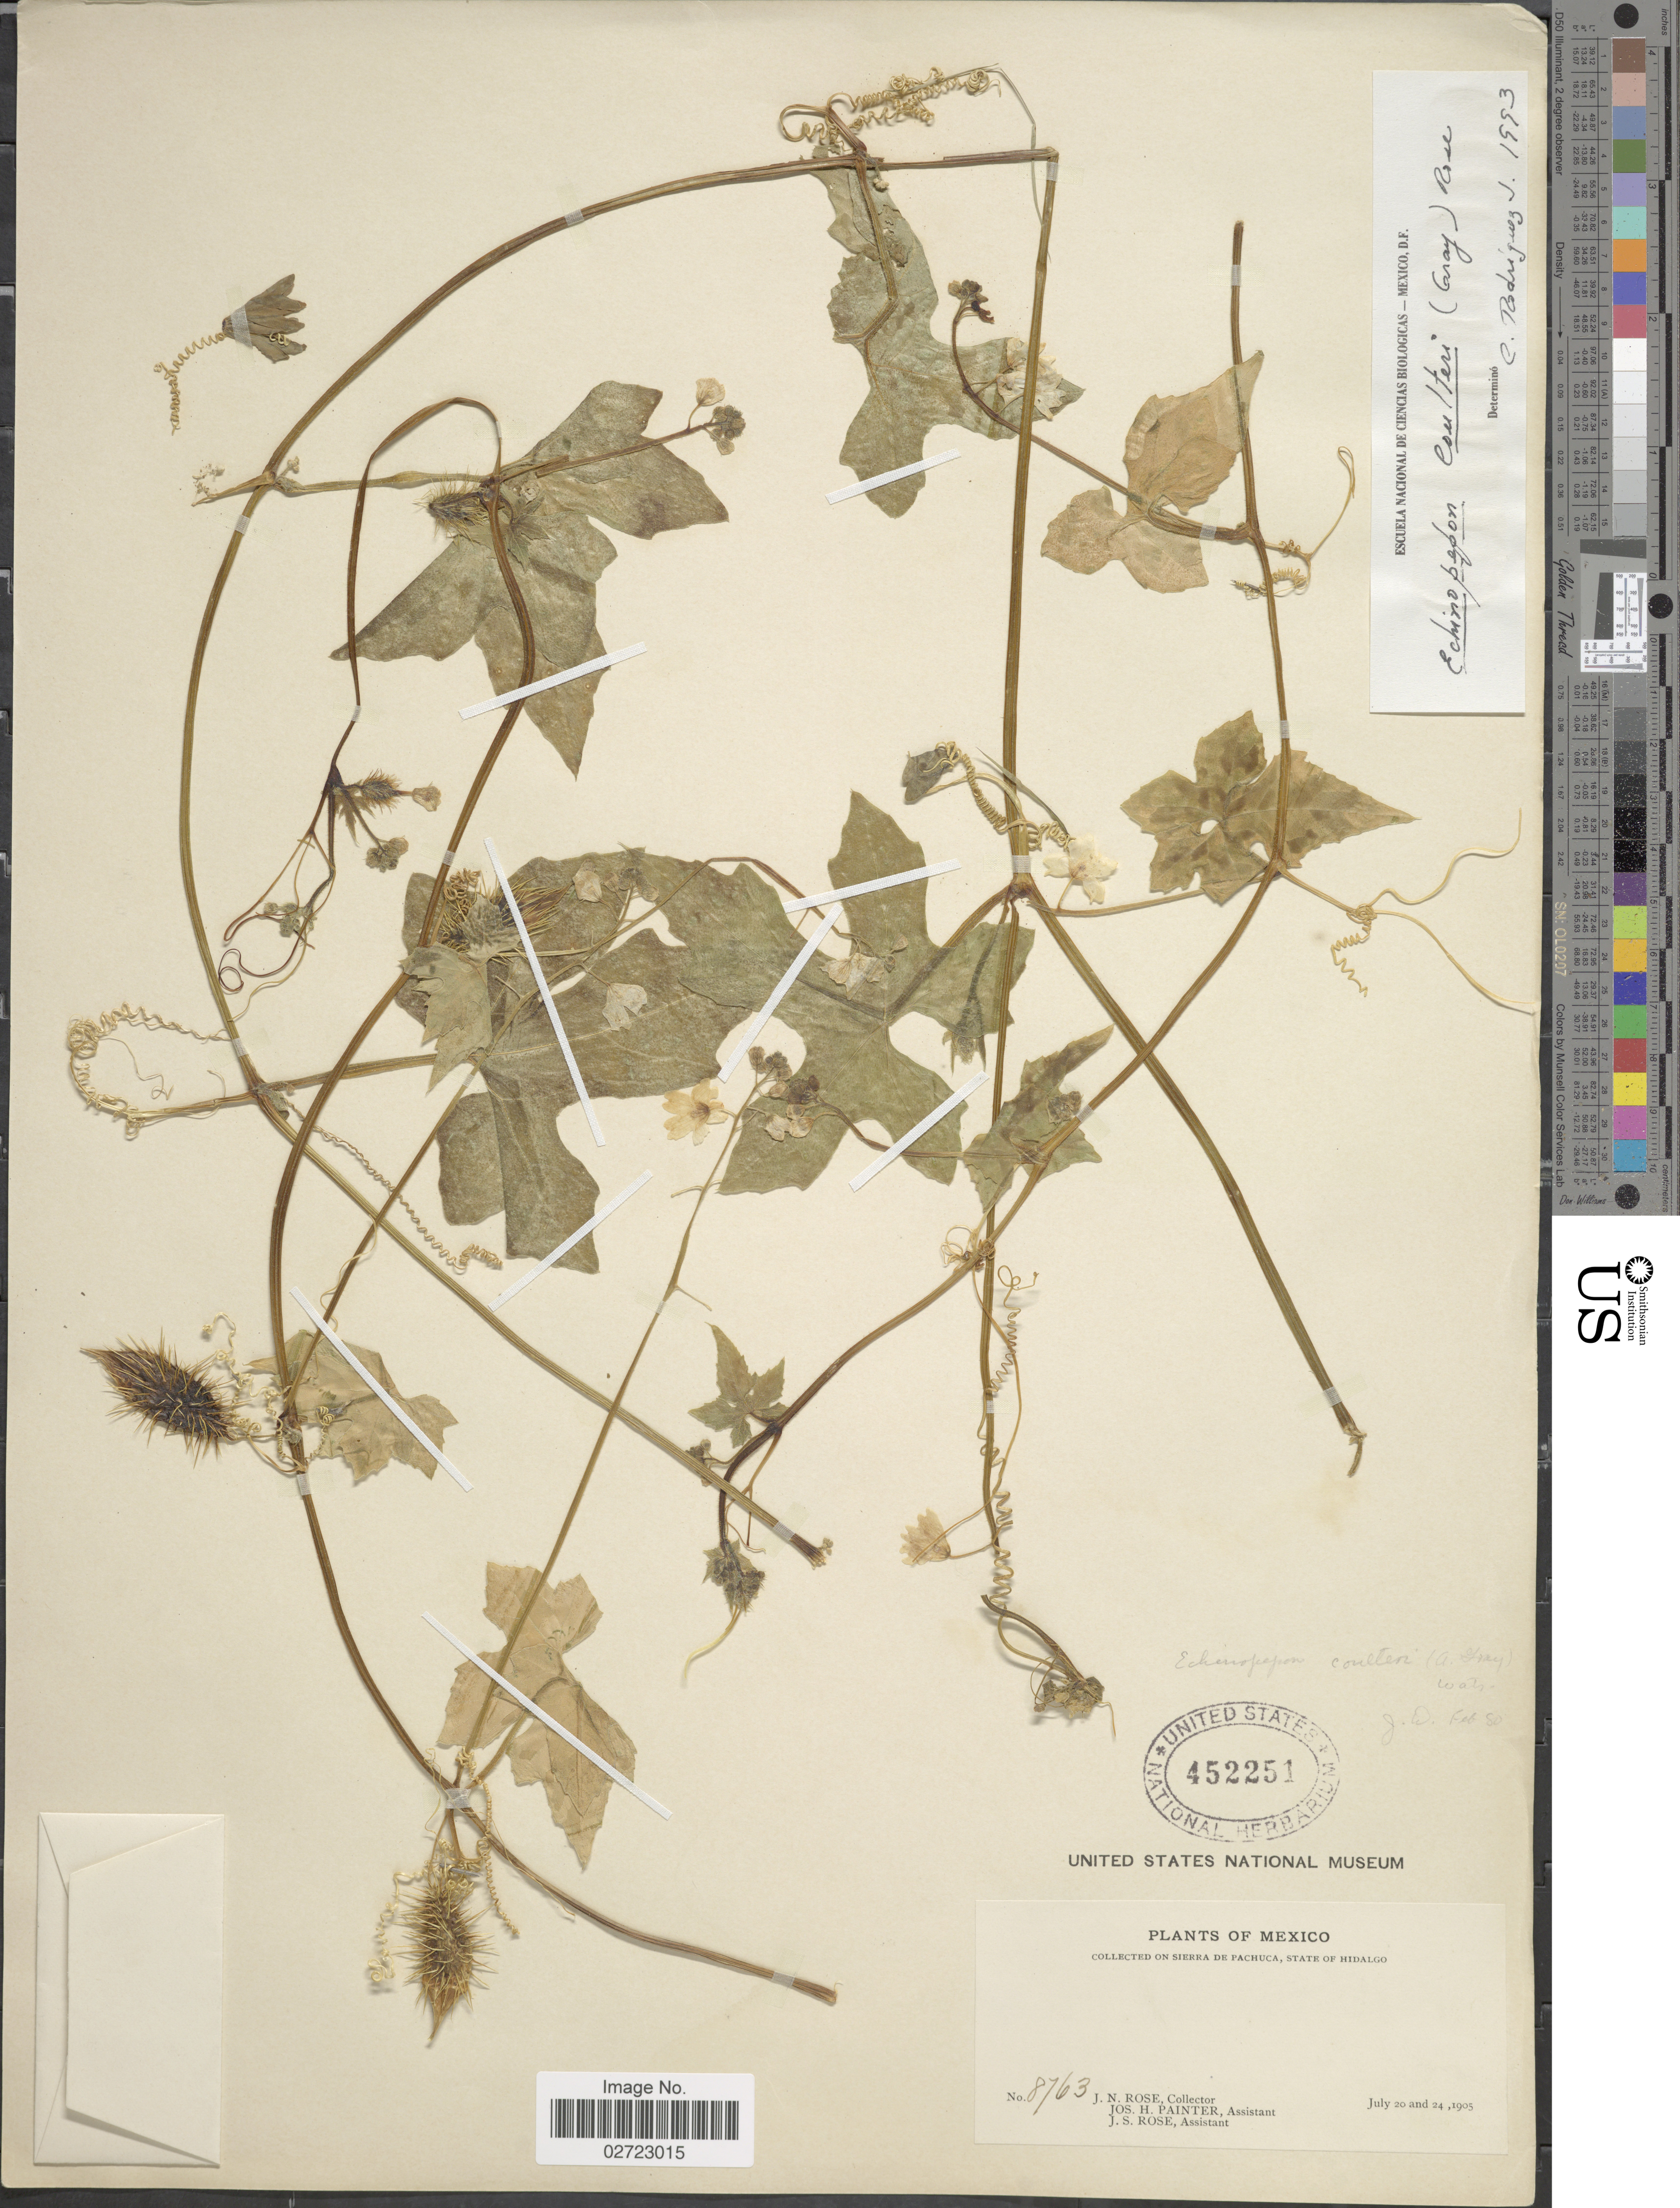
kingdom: Plantae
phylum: Tracheophyta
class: Magnoliopsida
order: Cucurbitales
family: Cucurbitaceae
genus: Echinopepon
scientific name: Echinopepon coulteri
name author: (A. Gray) Rose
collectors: J. N. Rose, J. H. Painter & J. S. Rose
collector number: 8763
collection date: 1905-07-20/1905-07-24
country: Mexico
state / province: Hidalgo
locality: On Sierra de Pachuca.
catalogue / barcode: US 452251